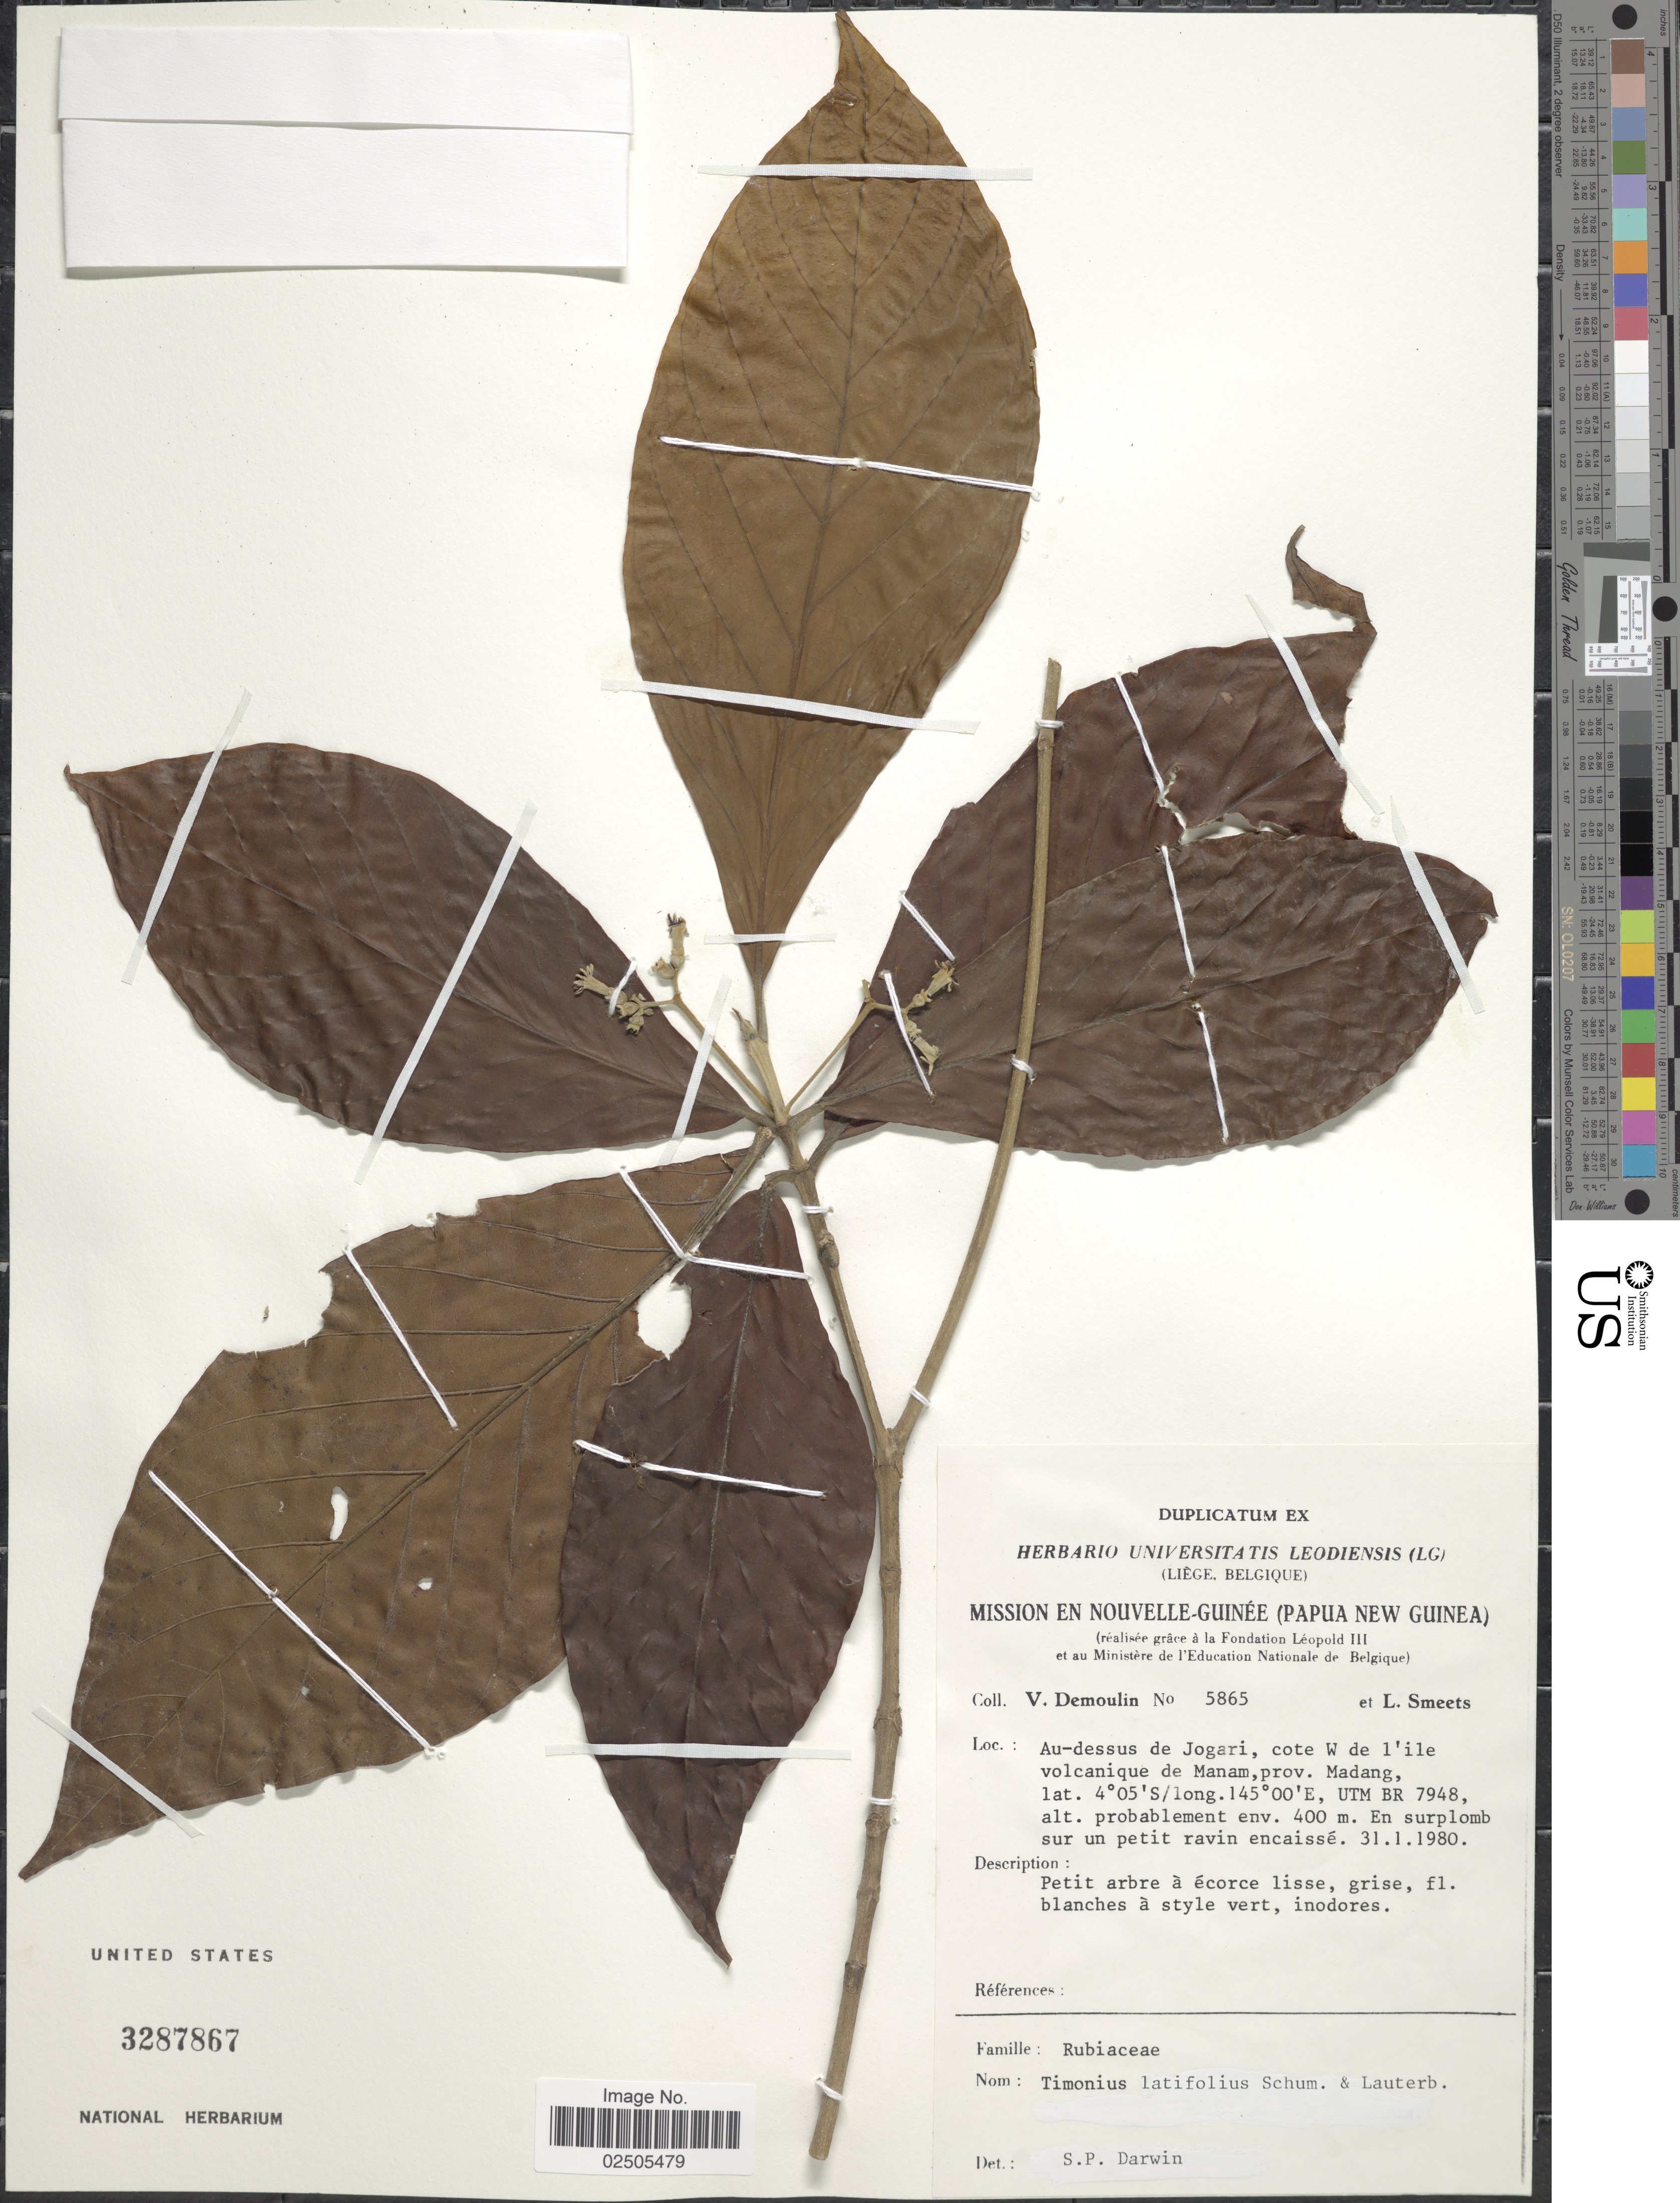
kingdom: Plantae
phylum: Tracheophyta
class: Magnoliopsida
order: Gentianales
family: Rubiaceae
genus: Timonius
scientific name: Timonius latifolius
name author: K. Schum. & Lauterb.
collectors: V. Demoulin & L. Smeets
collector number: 5865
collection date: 1980-01-31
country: Papua New Guinea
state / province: Madang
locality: Mission en Nouvelle-Guinee, Au-dessus de Jogari, cote W de l'ile volcanique de Manam, prov. Madang, UTM BR 7948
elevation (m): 400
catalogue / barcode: US 3287867